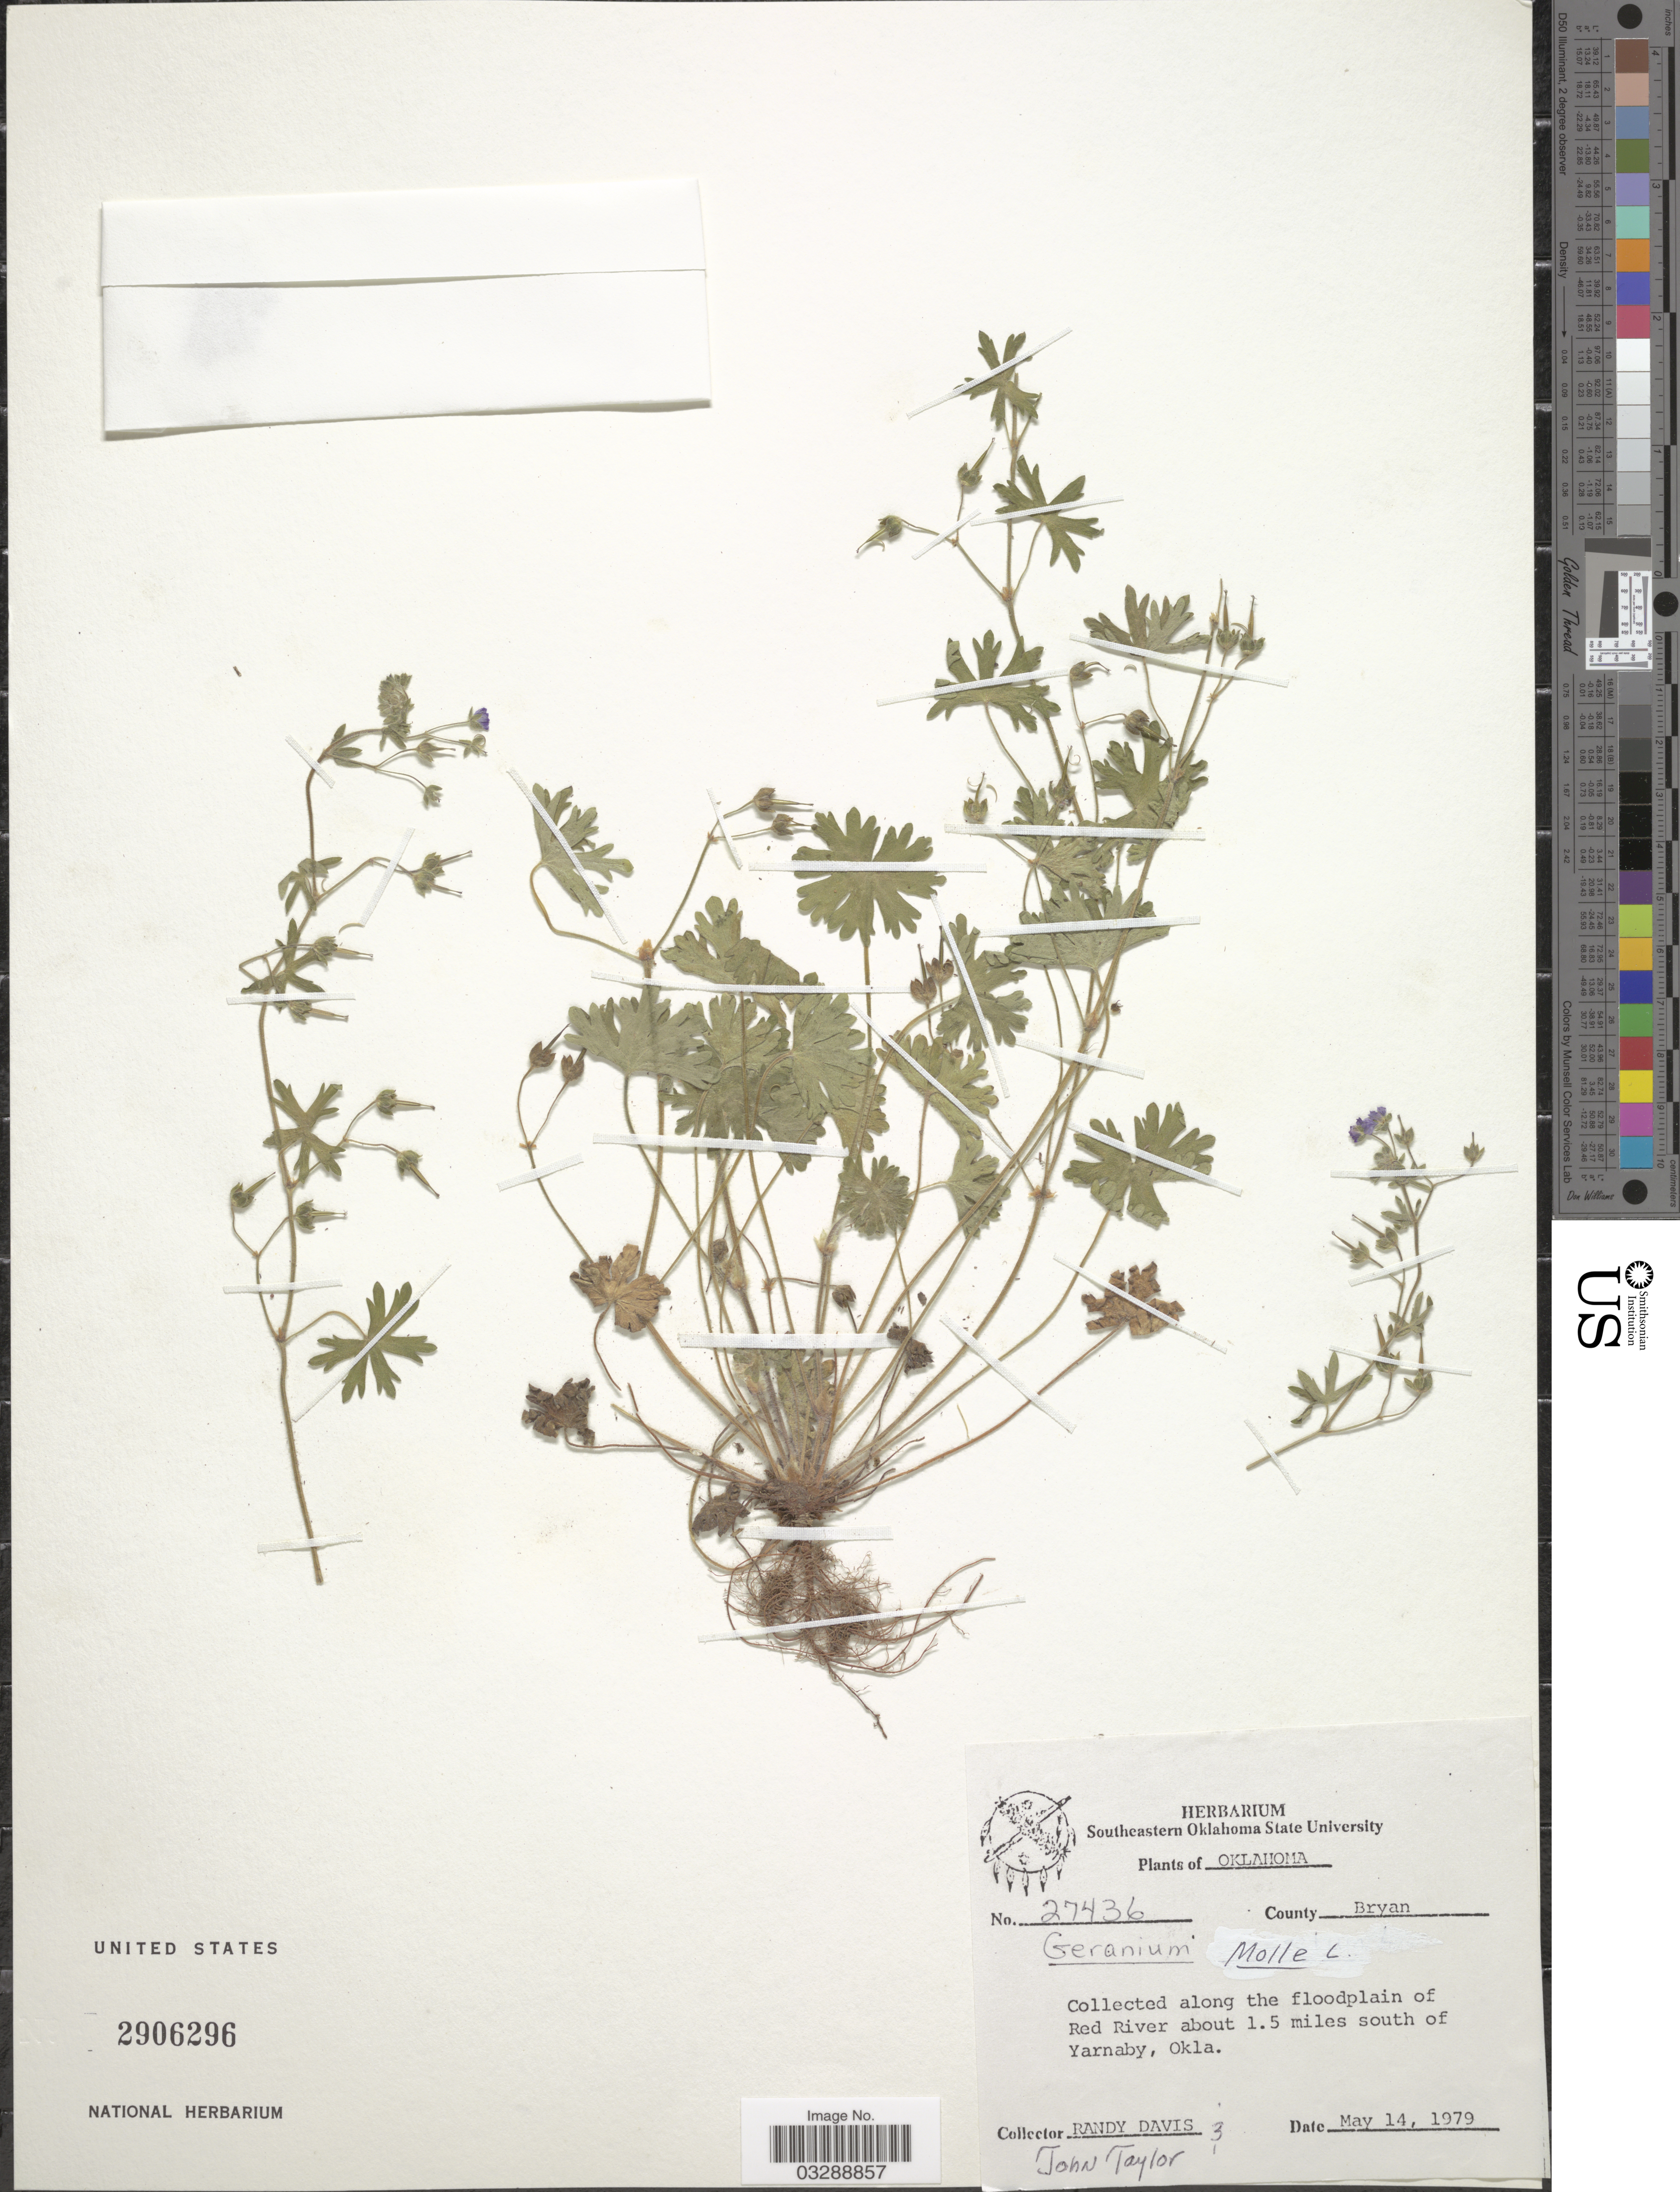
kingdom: Plantae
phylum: Tracheophyta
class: Magnoliopsida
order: Geraniales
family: Geraniaceae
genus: Geranium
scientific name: Geranium molle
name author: L.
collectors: R. Davis & J. Taylor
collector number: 27436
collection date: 1979-05-14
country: United States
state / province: Oklahoma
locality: County Bryan. Collected along the floodplain of Red River about 1.5 miles south of Yarnaby.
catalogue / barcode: US 2906296